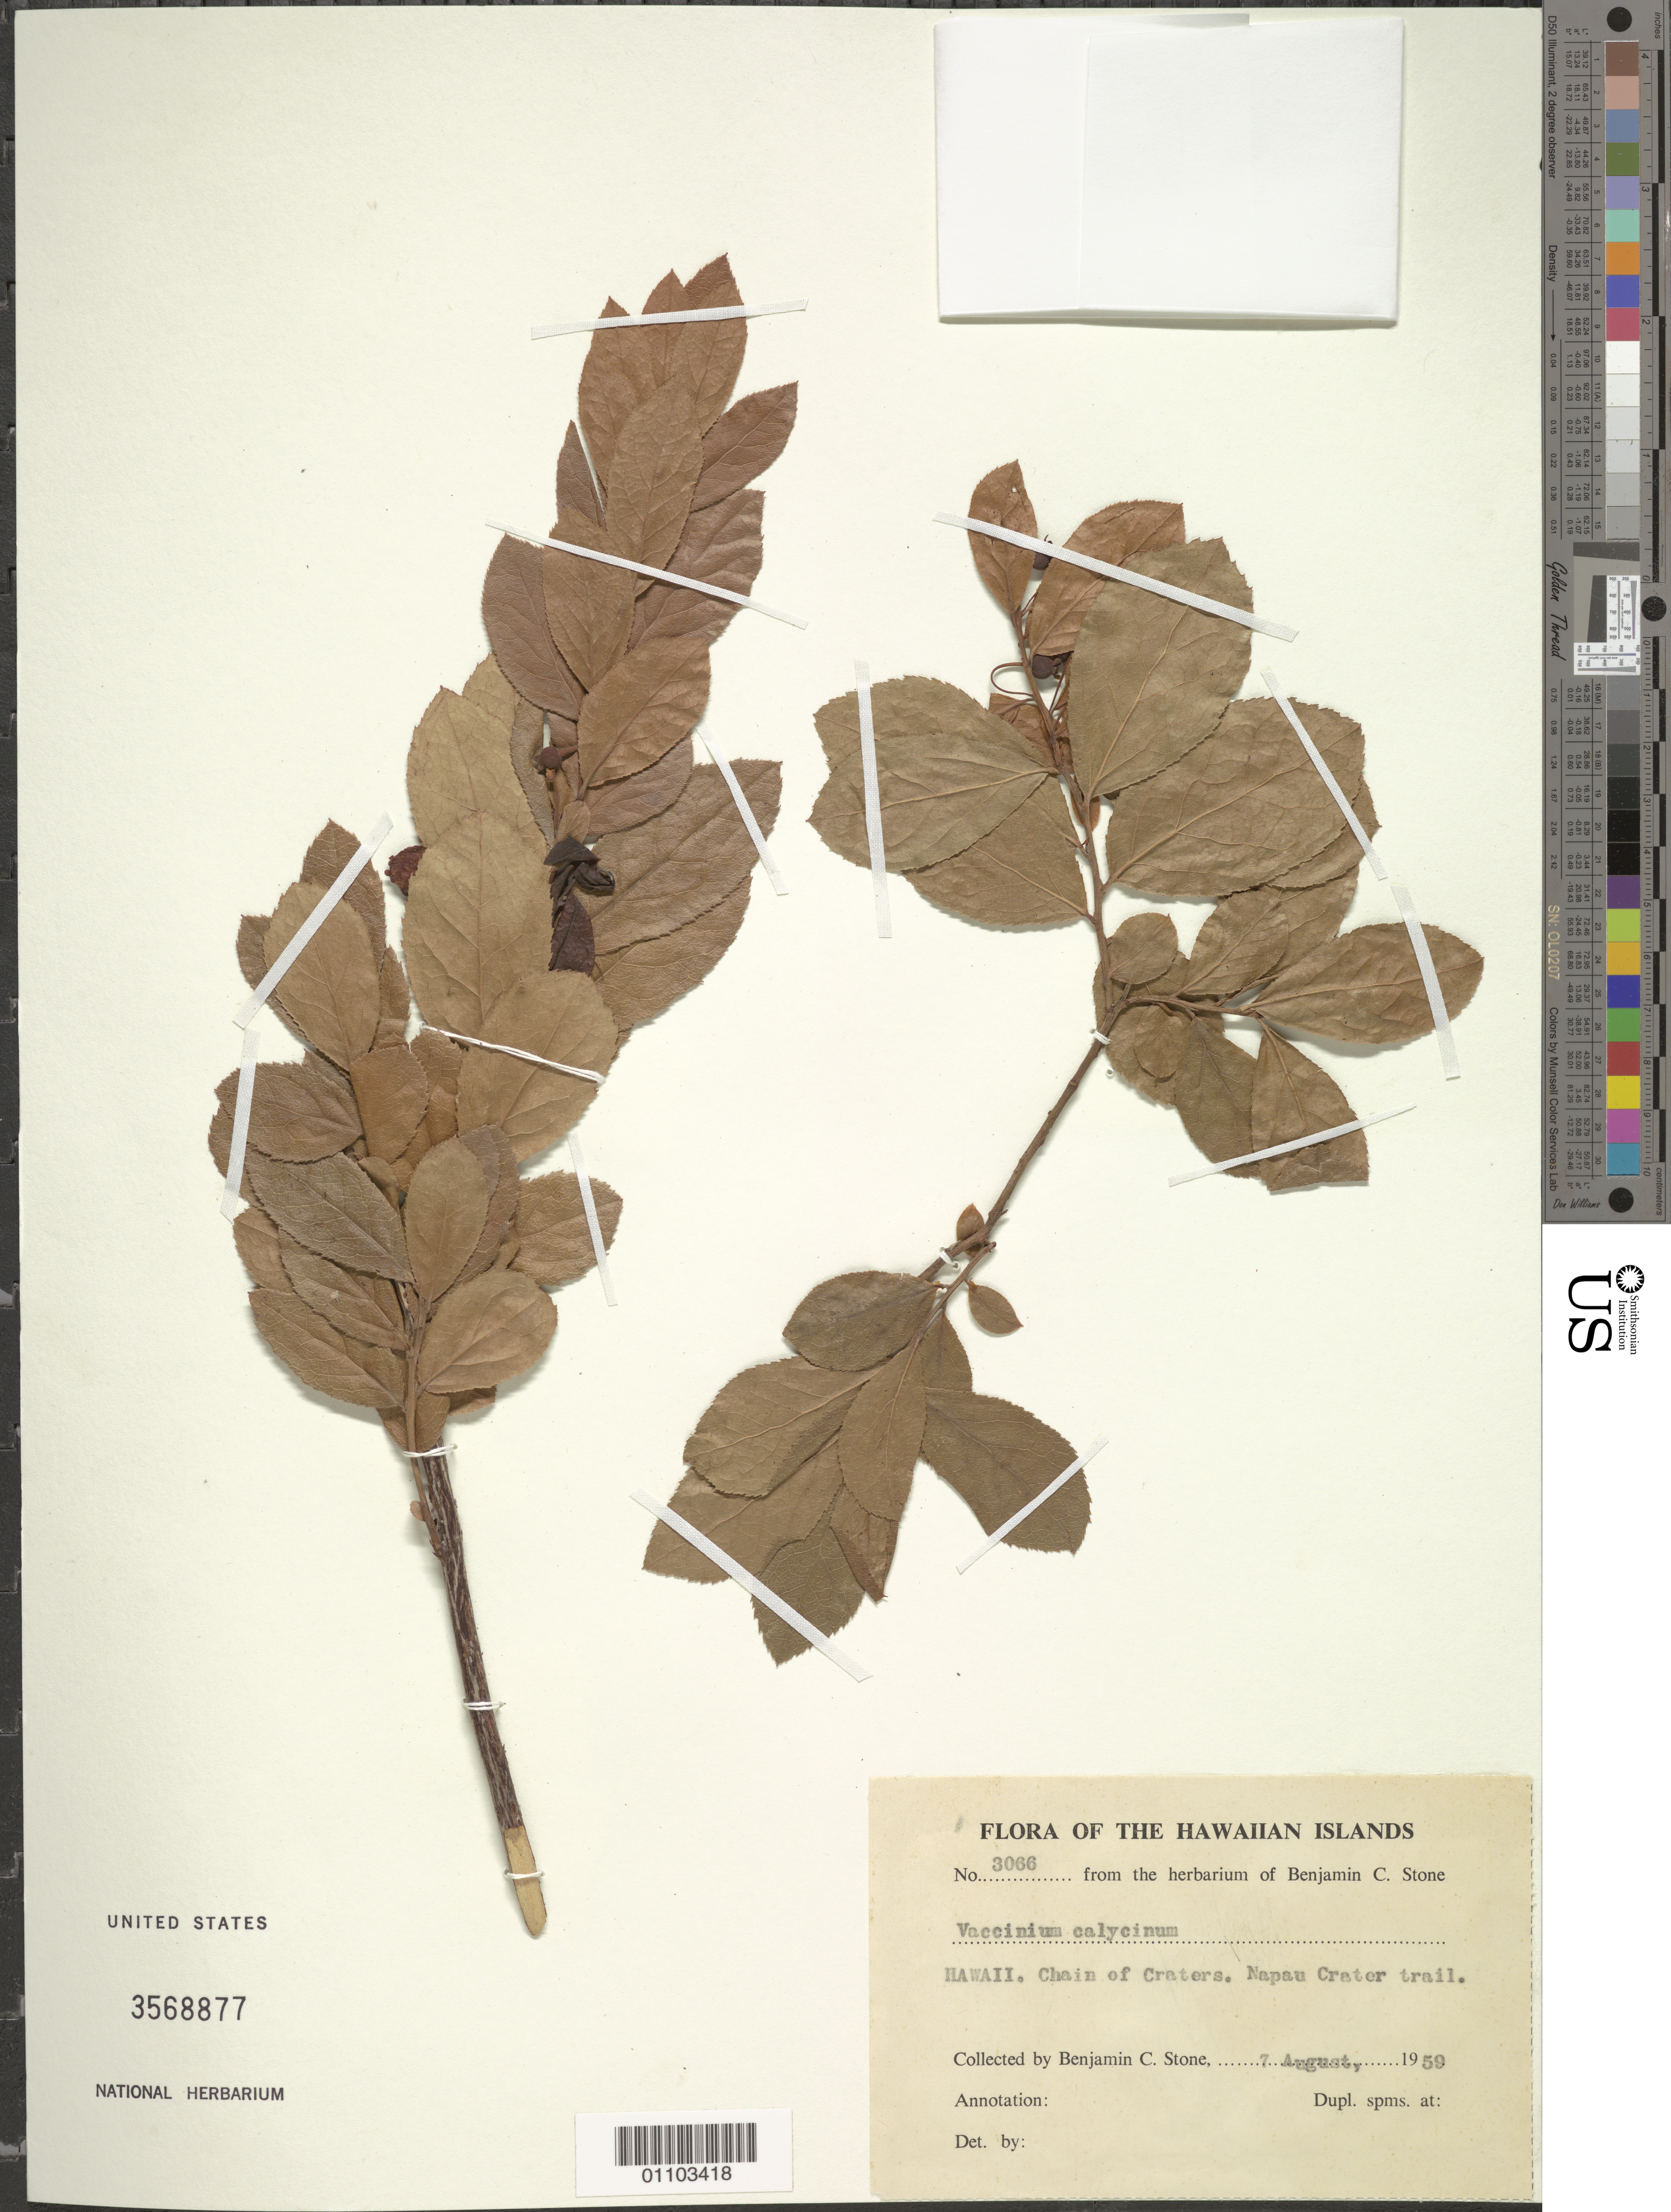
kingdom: Plantae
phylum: Tracheophyta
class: Magnoliopsida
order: Ericales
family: Ericaceae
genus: Vaccinium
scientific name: Vaccinium calycinum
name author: Sm.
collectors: B. C. Stone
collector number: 3066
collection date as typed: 7 Aug 1959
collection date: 1959-08-07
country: United States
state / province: Hawaii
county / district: Hawaii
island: Hawaii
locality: Chain of Craters, Napau Crater trail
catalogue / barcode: US 3568877